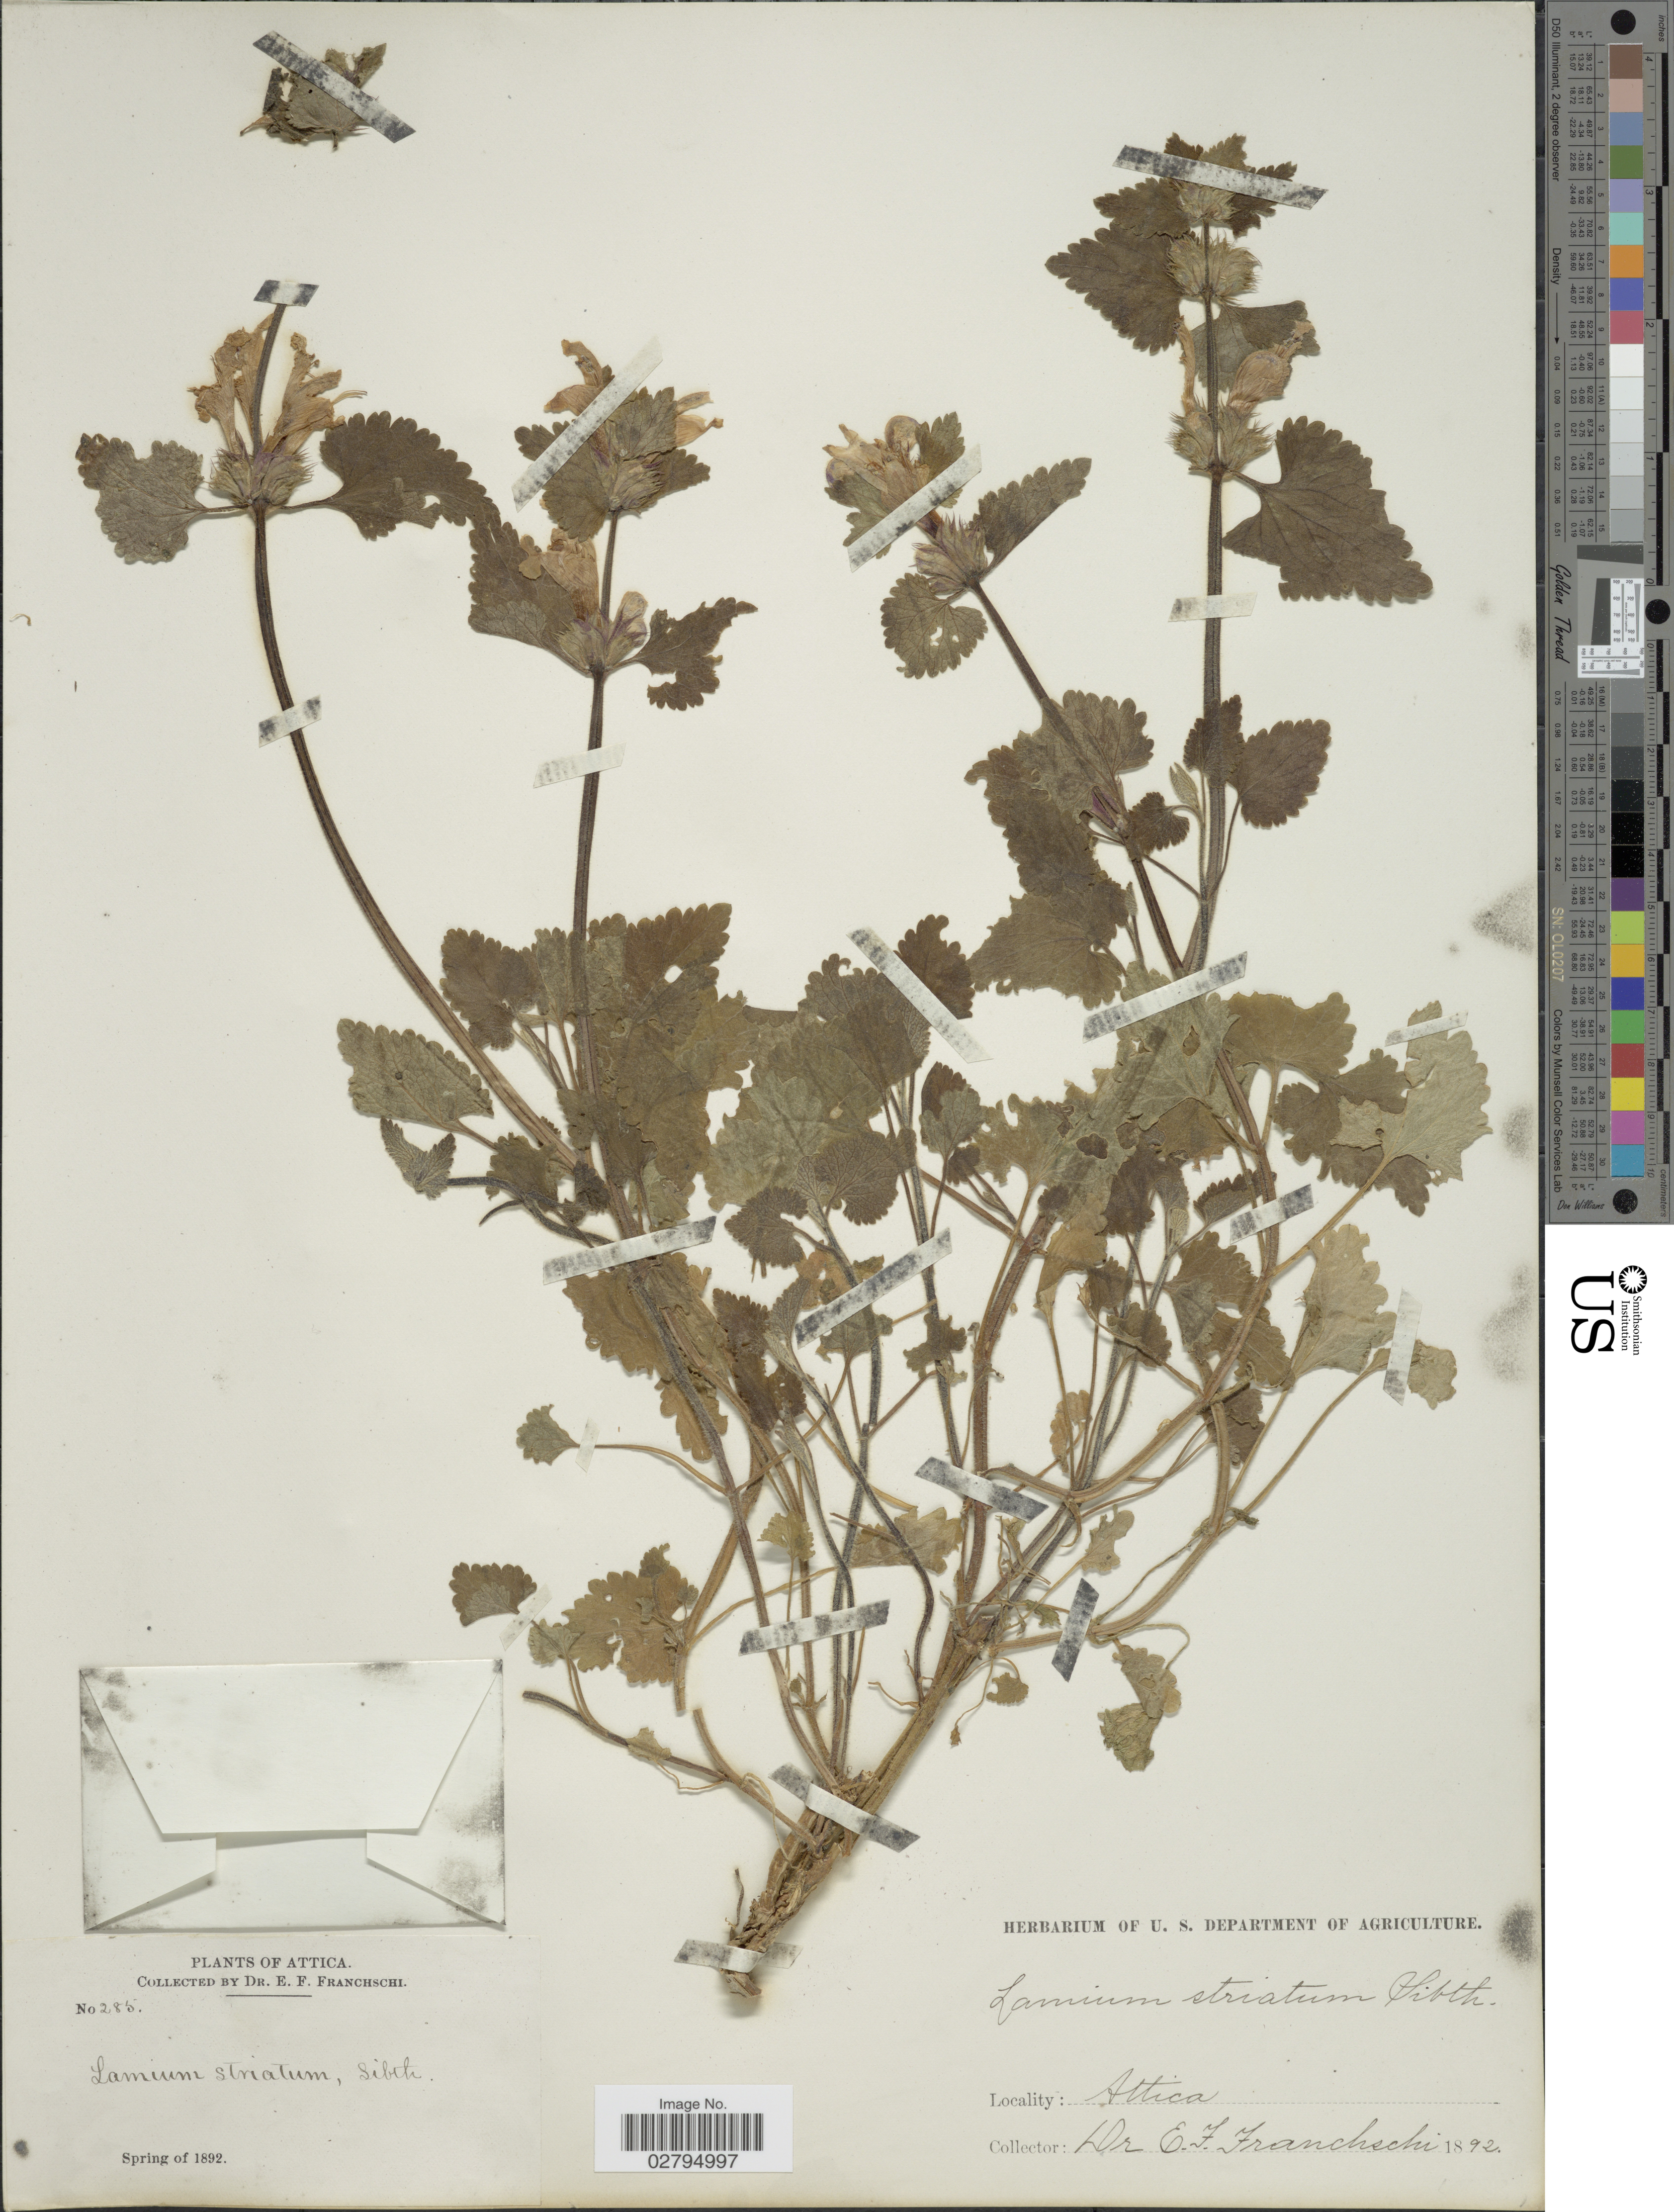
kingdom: Plantae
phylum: Tracheophyta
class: Magnoliopsida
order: Lamiales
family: Lamiaceae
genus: Lamium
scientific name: Lamium garganicum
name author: L.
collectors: E. Franchschi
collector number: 285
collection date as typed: Spring of 1892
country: Greece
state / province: Attica